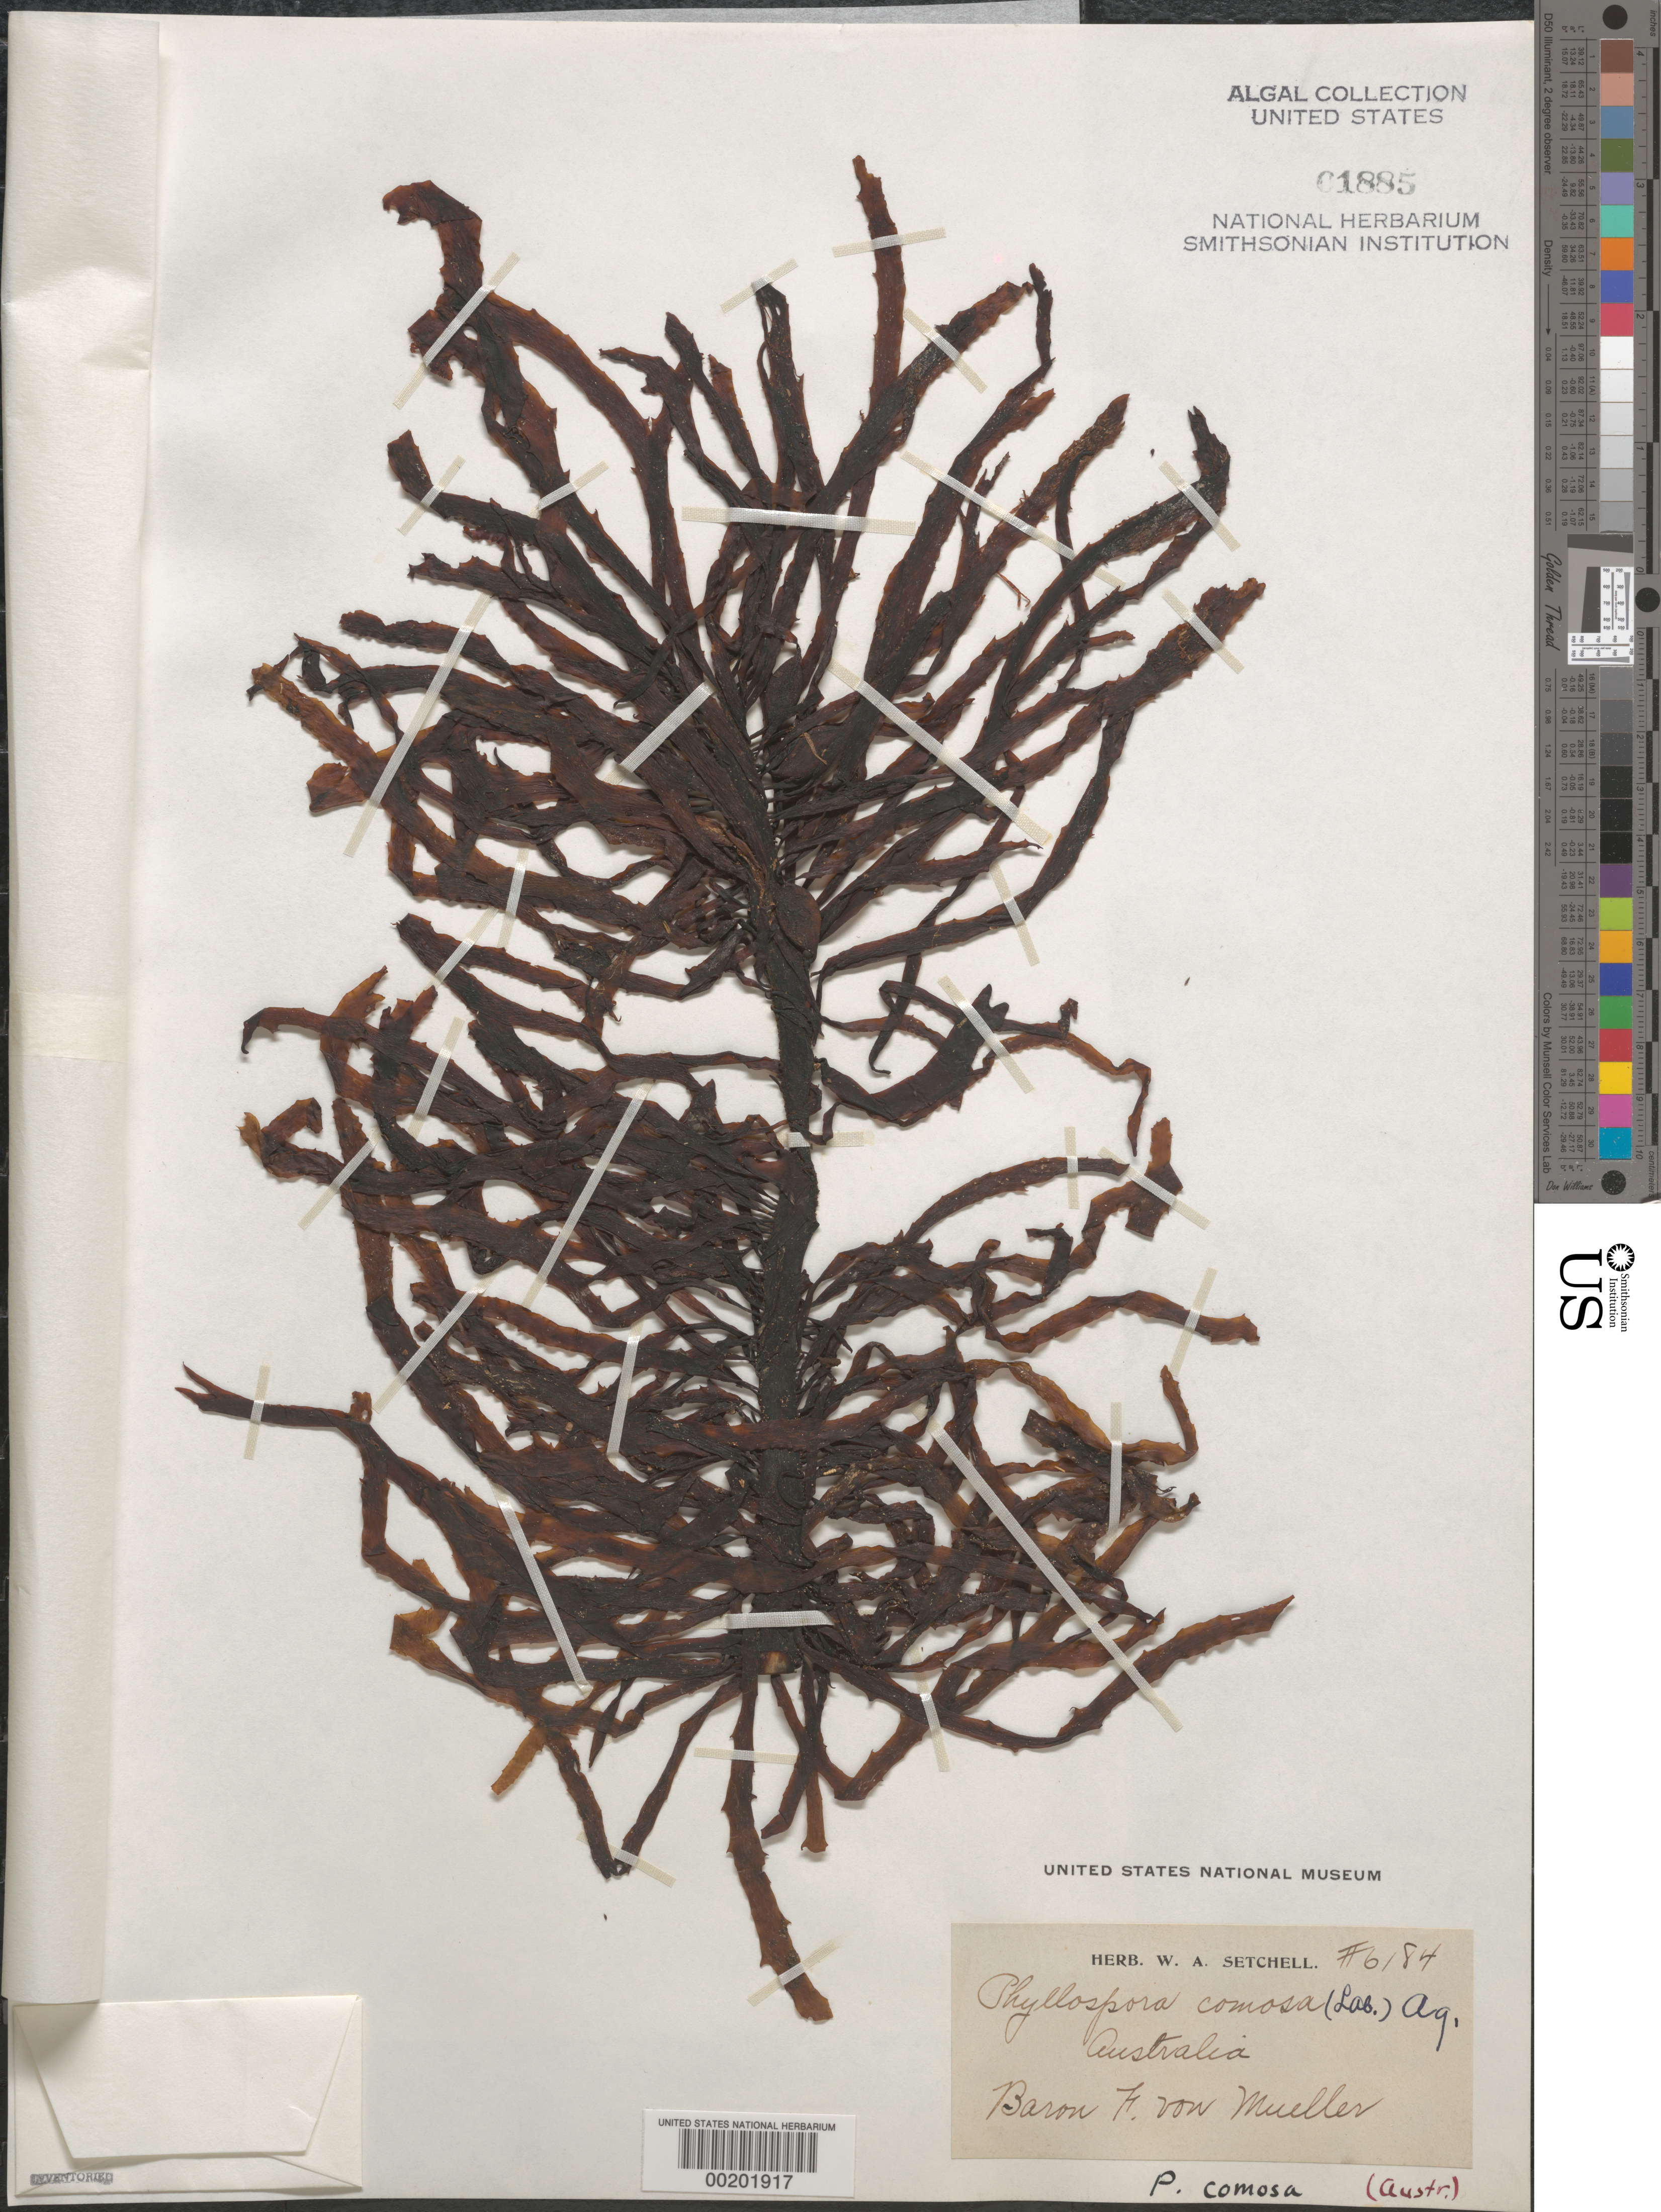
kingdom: Chromista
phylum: Ochrophyta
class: Phaeophyceae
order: Fucales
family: Seirococcaceae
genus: Phyllospora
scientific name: Phyllospora comosa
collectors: F. Mueller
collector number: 6184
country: Australia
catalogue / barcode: US 1885